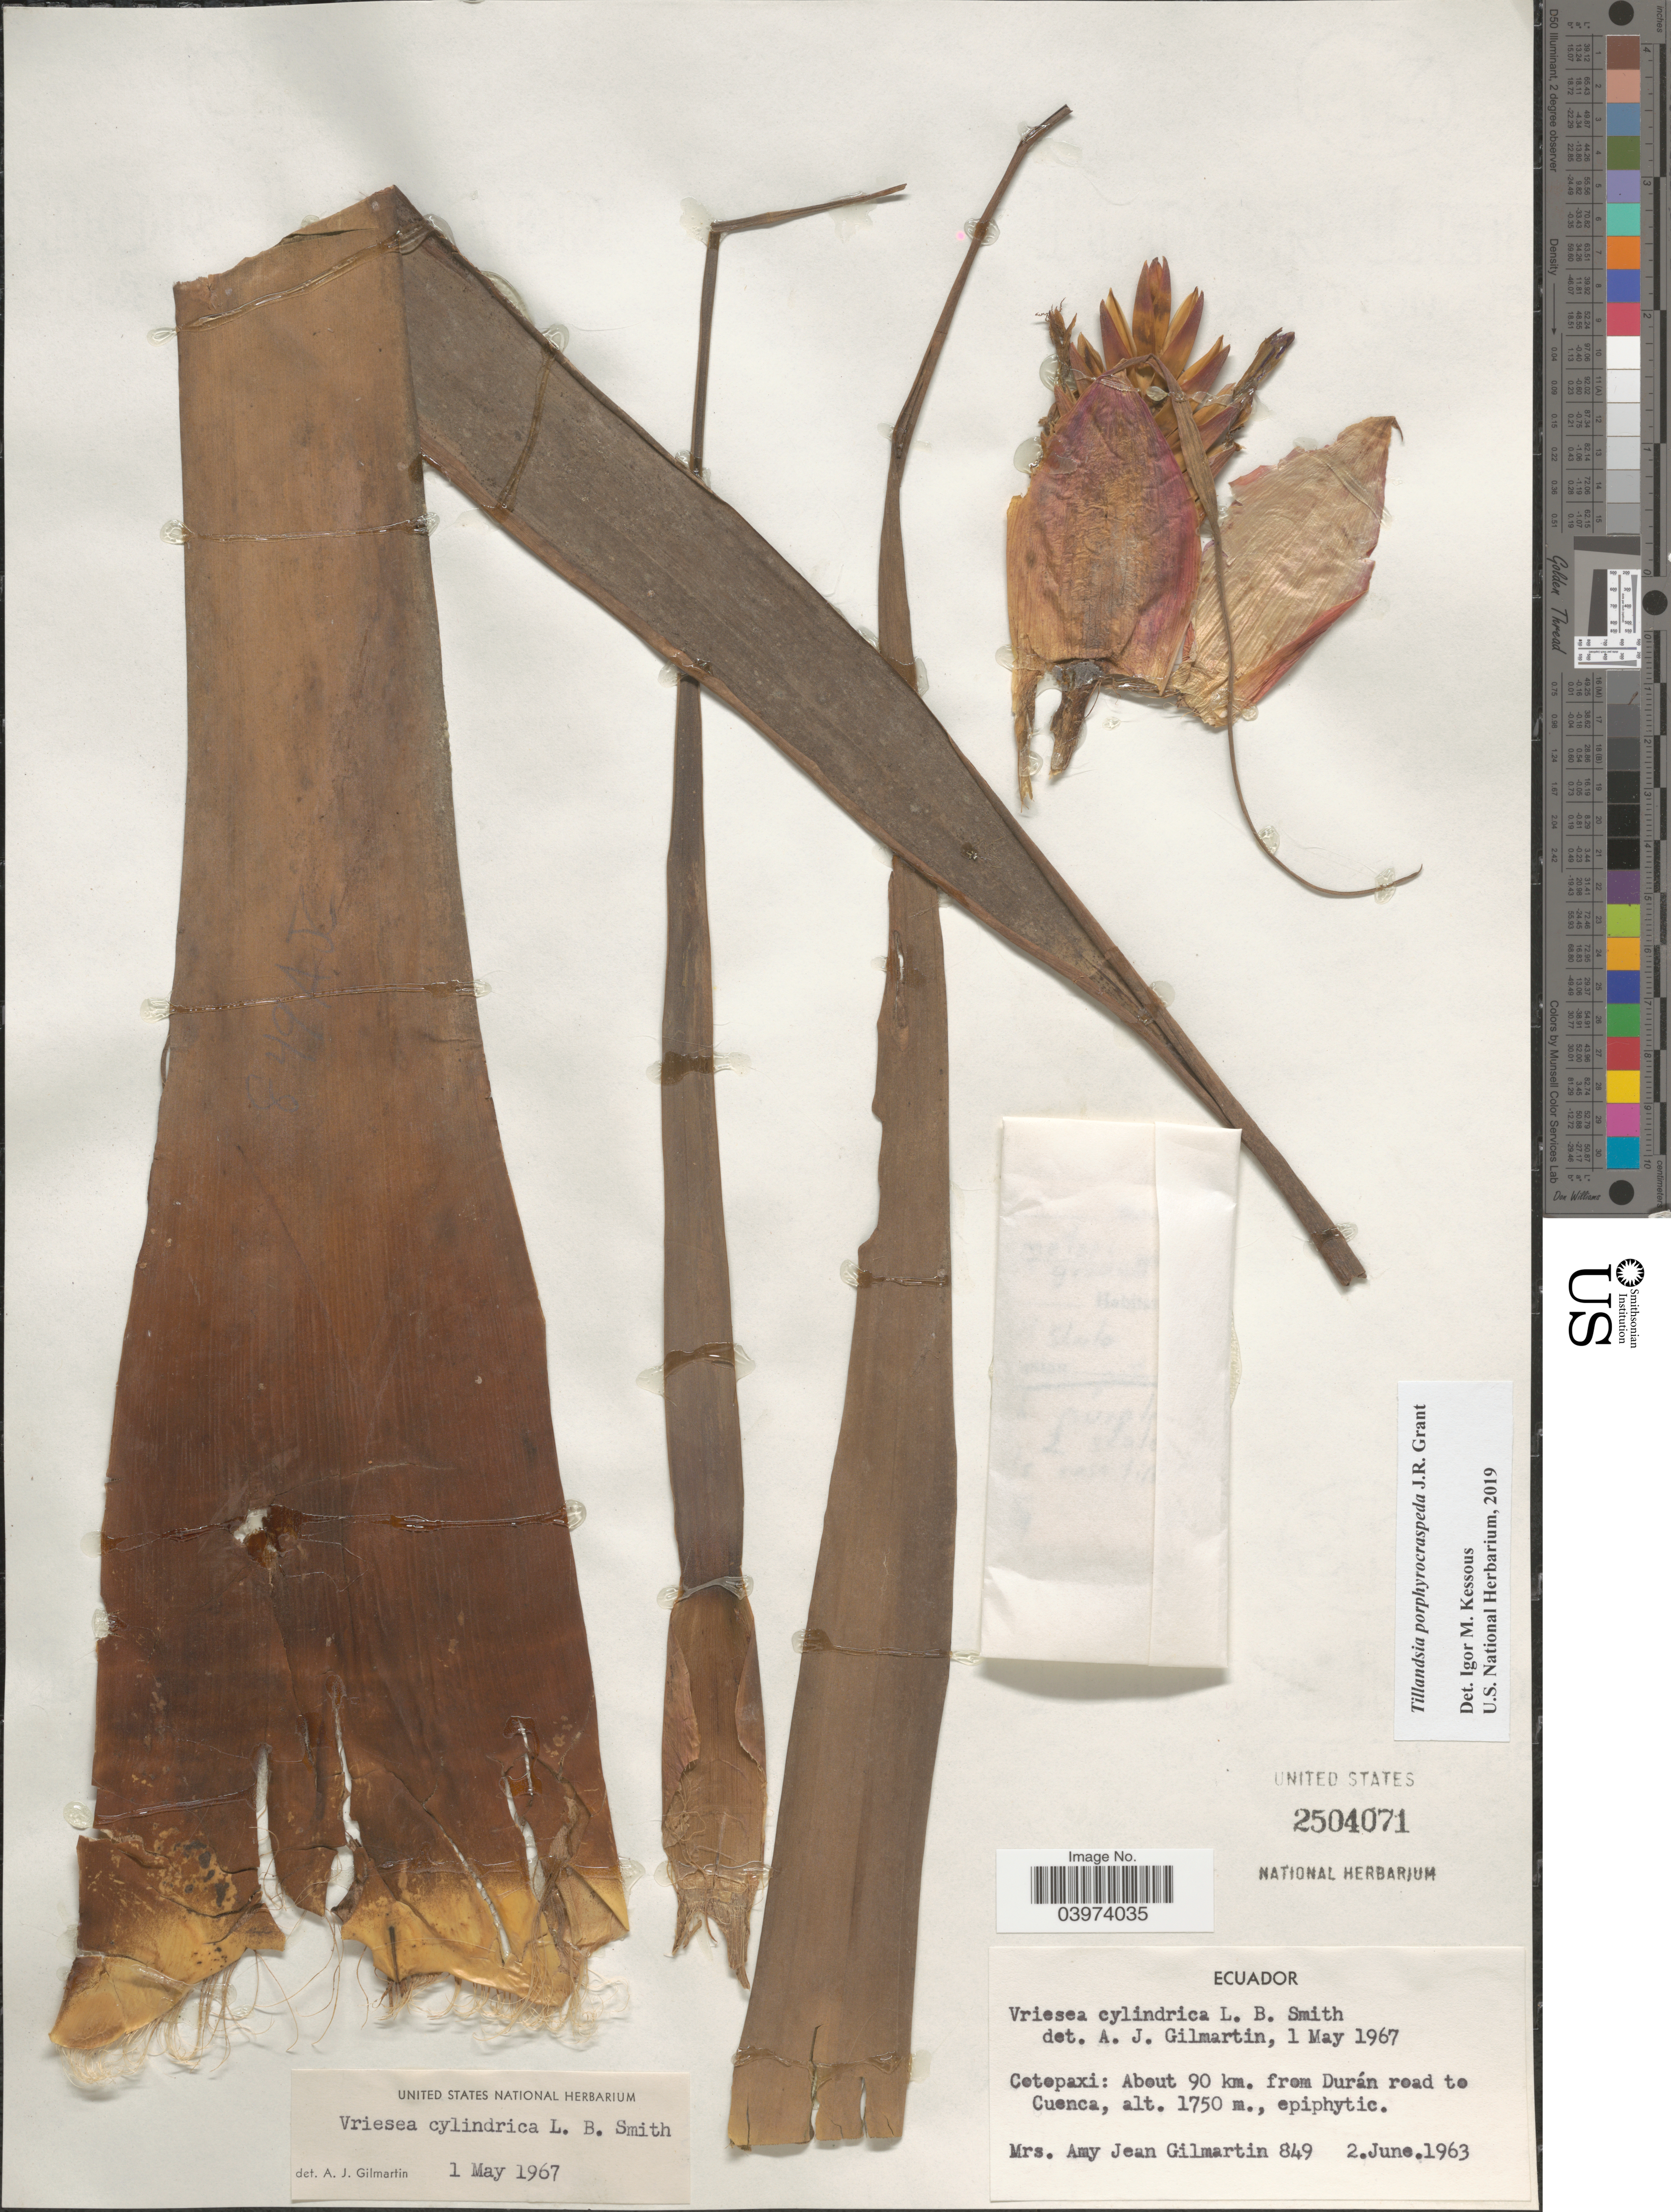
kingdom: Plantae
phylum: Tracheophyta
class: Liliopsida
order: Poales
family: Bromeliaceae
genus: Tillandsia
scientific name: Tillandsia porphyrocraspeda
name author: J.R. Grant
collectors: A. J. Gilmartin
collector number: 849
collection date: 1963-06-02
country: Ecuador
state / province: Cotopaxi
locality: About 90 km. from Durán road to Cuenca.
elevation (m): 1750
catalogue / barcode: US 2504071